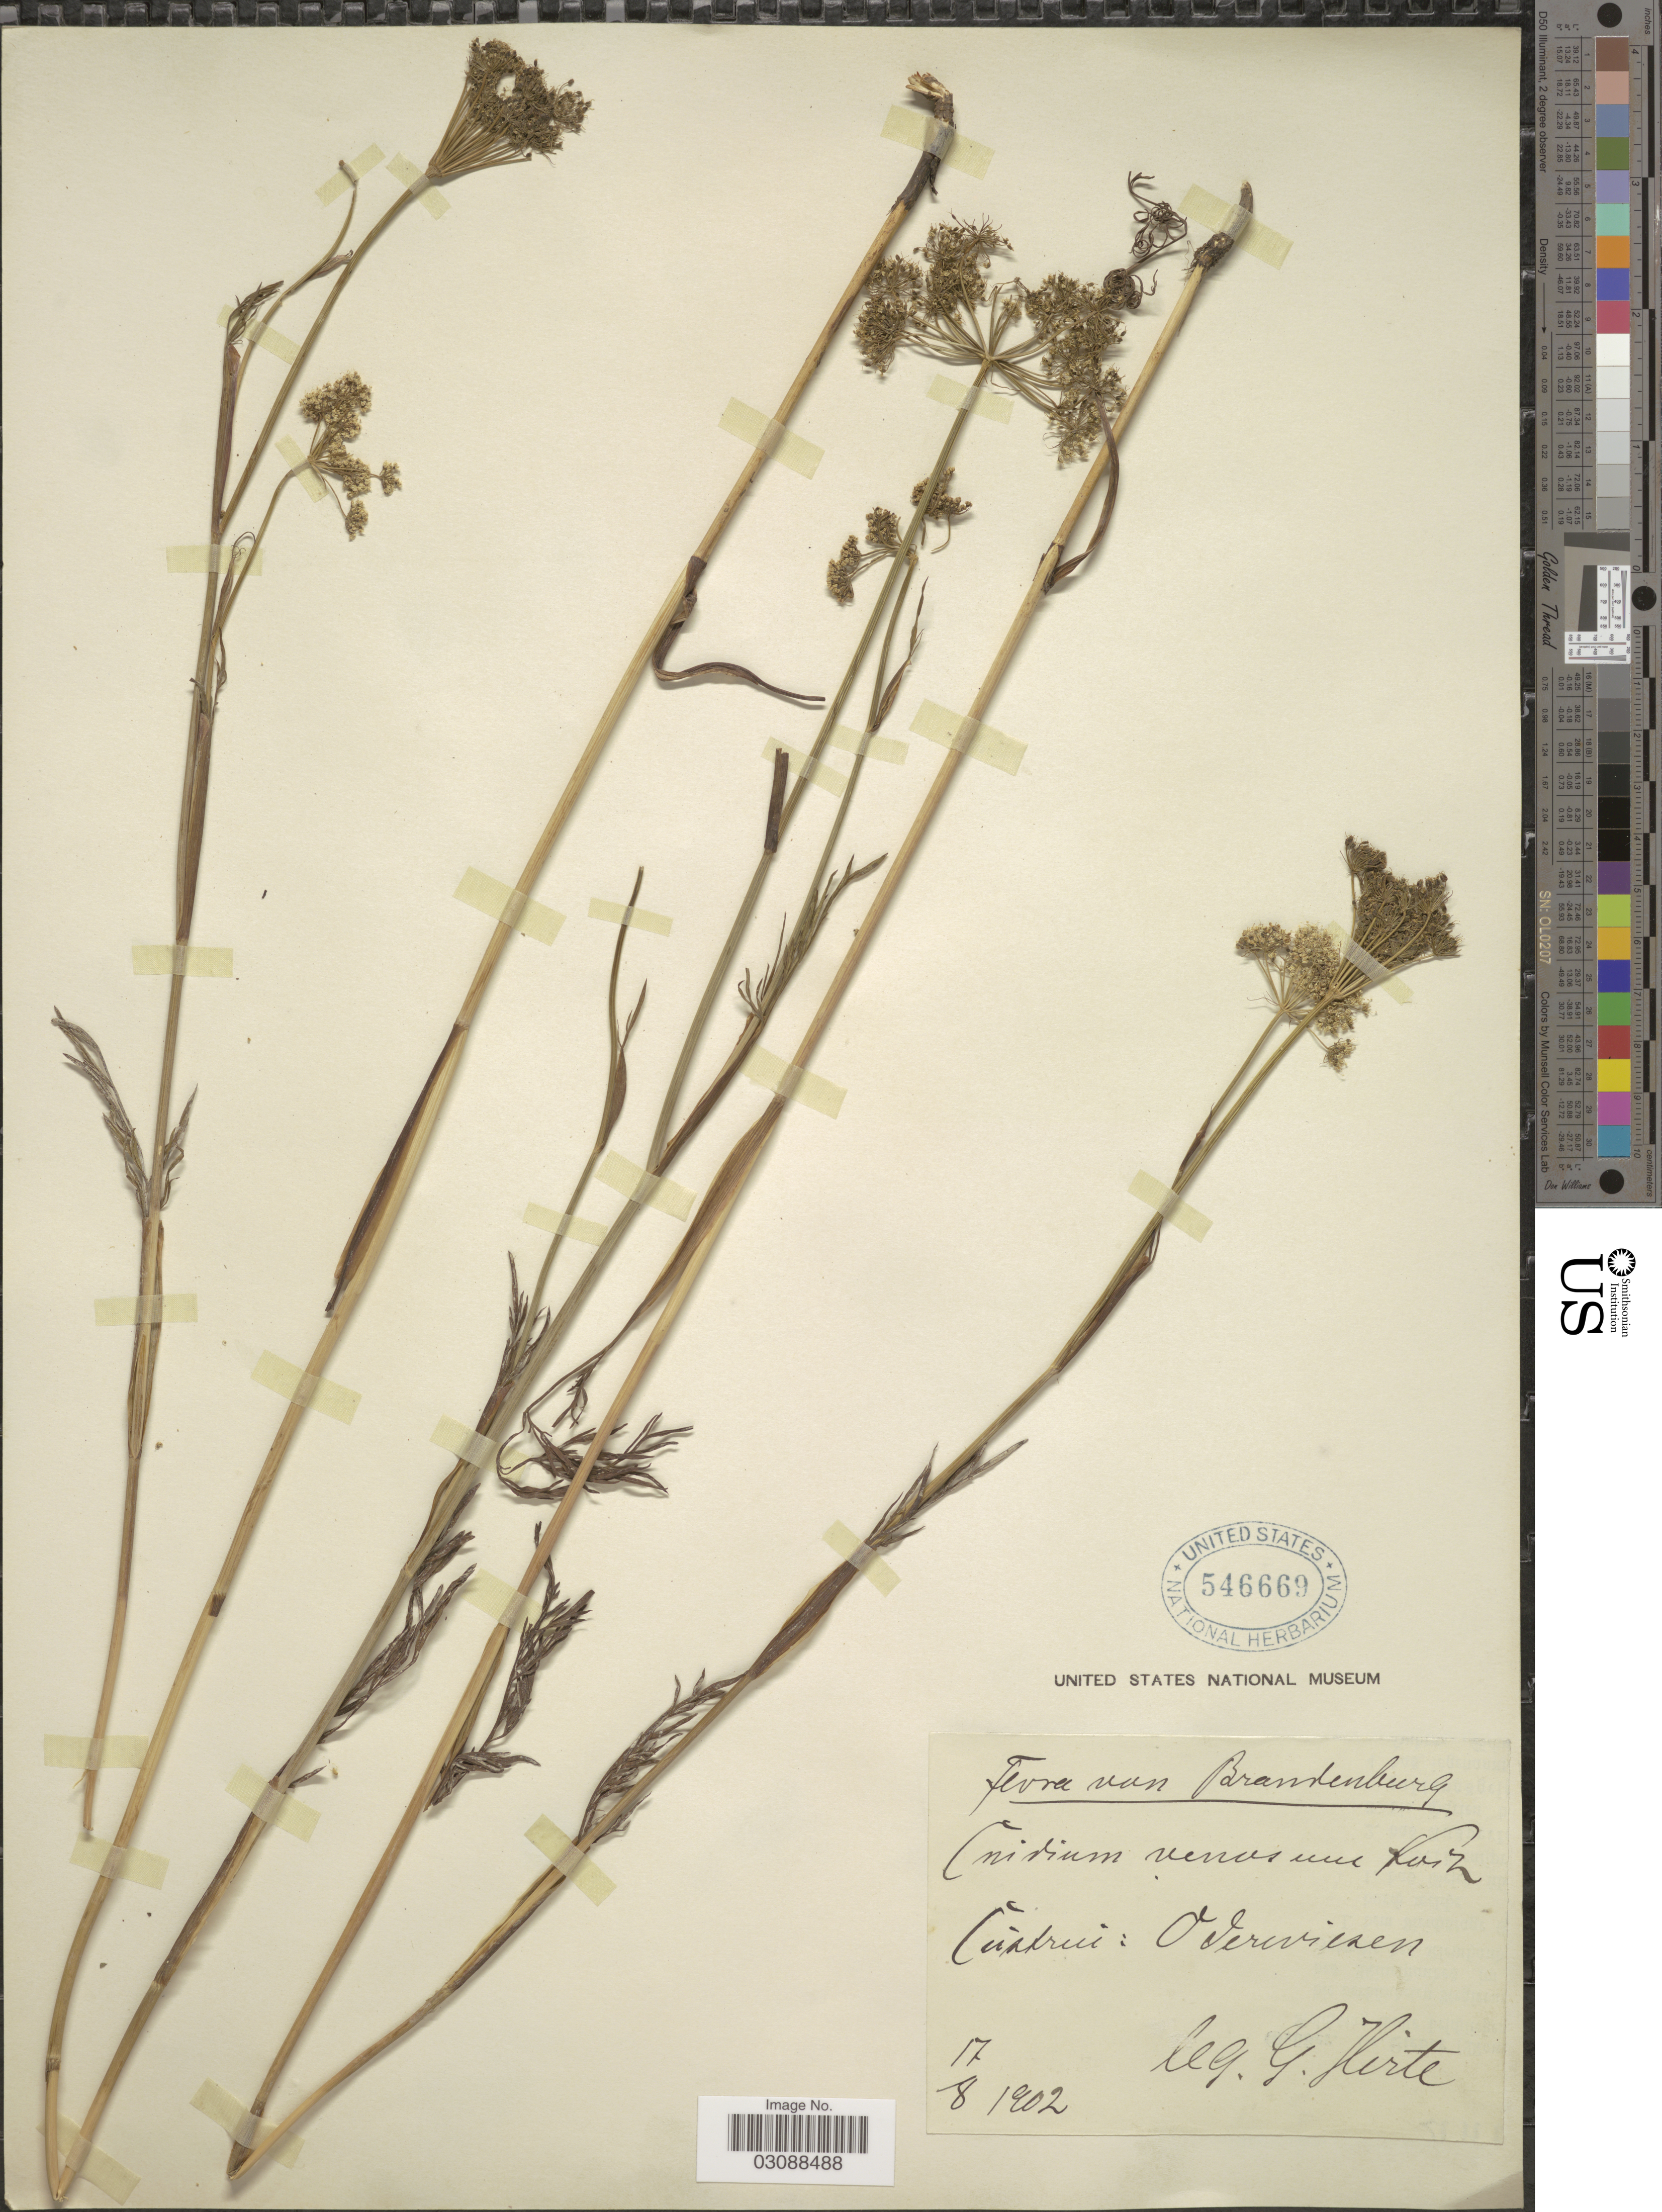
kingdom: Plantae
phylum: Tracheophyta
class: Magnoliopsida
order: Apiales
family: Apiaceae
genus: Cnidium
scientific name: Cnidium venosum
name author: (Hoffm.) W.D.J. Koch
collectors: G. Hirte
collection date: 1902-08-17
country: Germany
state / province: Brandenburg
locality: Cŭstrui: Oderiviezen. [interpreted]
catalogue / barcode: US 546669